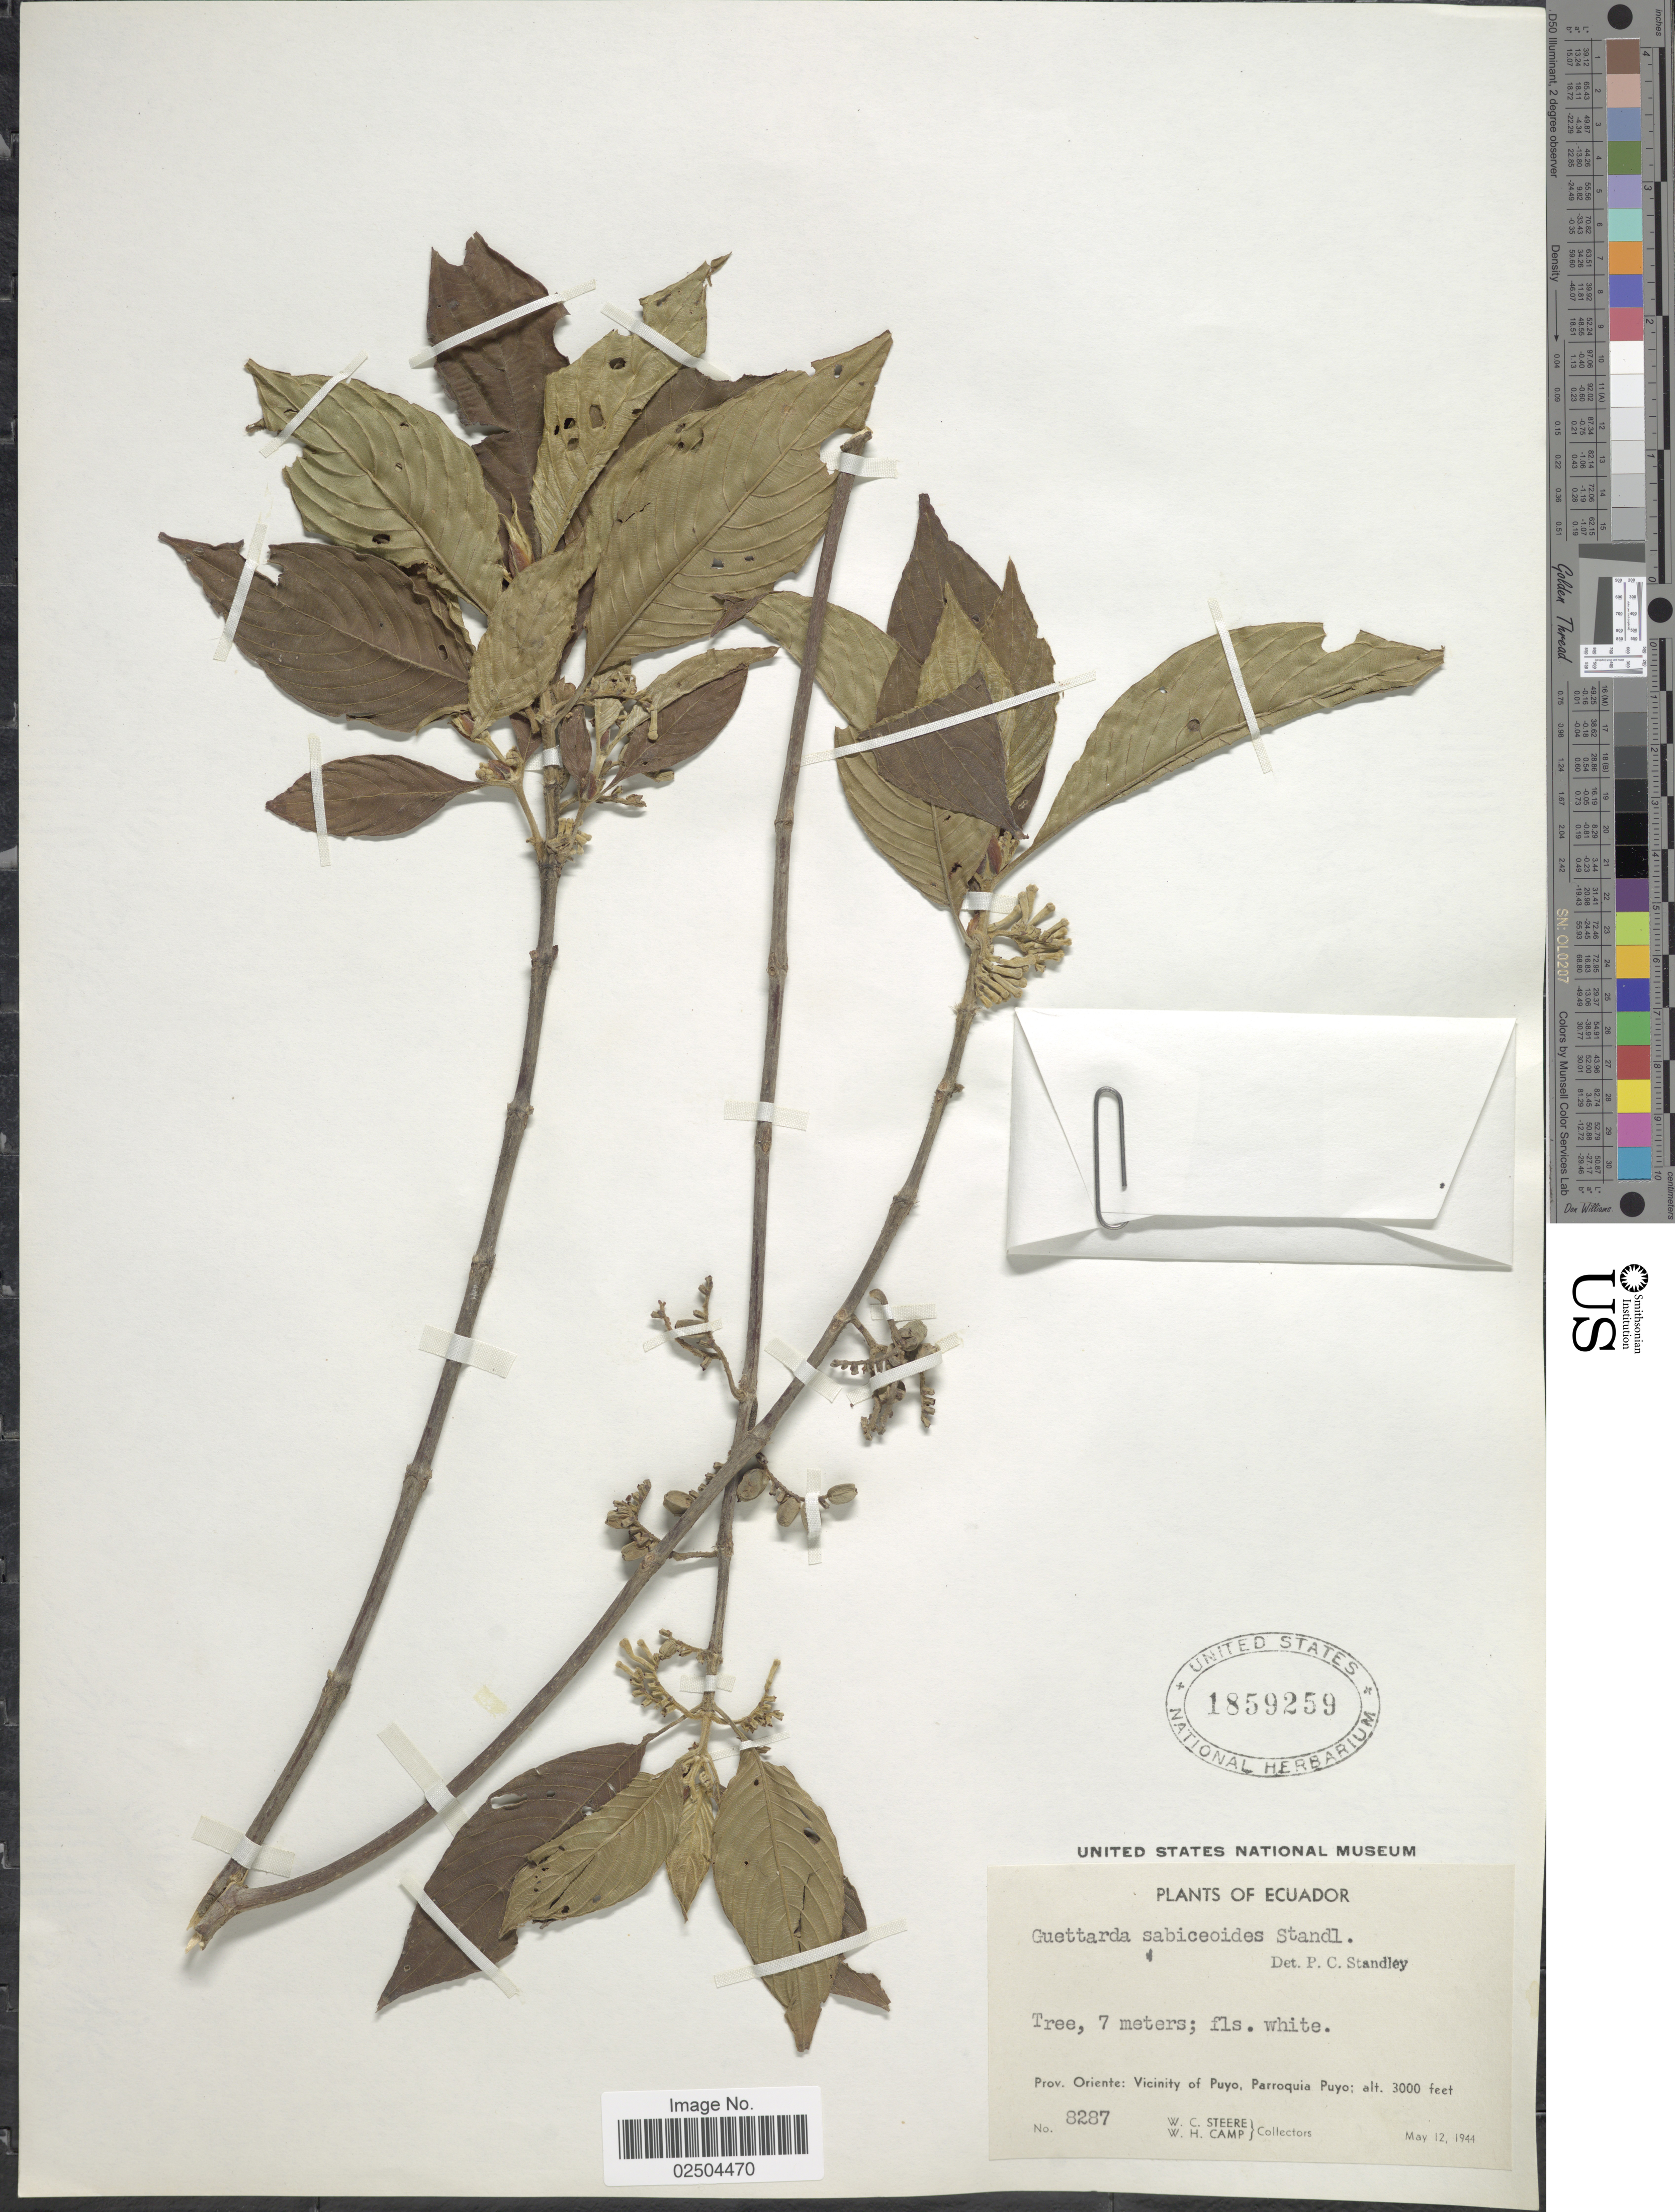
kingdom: Plantae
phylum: Tracheophyta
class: Magnoliopsida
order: Gentianales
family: Rubiaceae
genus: Guettarda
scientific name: Guettarda crispiflora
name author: Vahl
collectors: W. C. Steere & W. H. Camp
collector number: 8287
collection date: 1944-05-12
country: Cuba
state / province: Oriente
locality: Prov. Oriente: Vicinity of Puyo, Parroquia Puyo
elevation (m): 914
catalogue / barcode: US 1859259